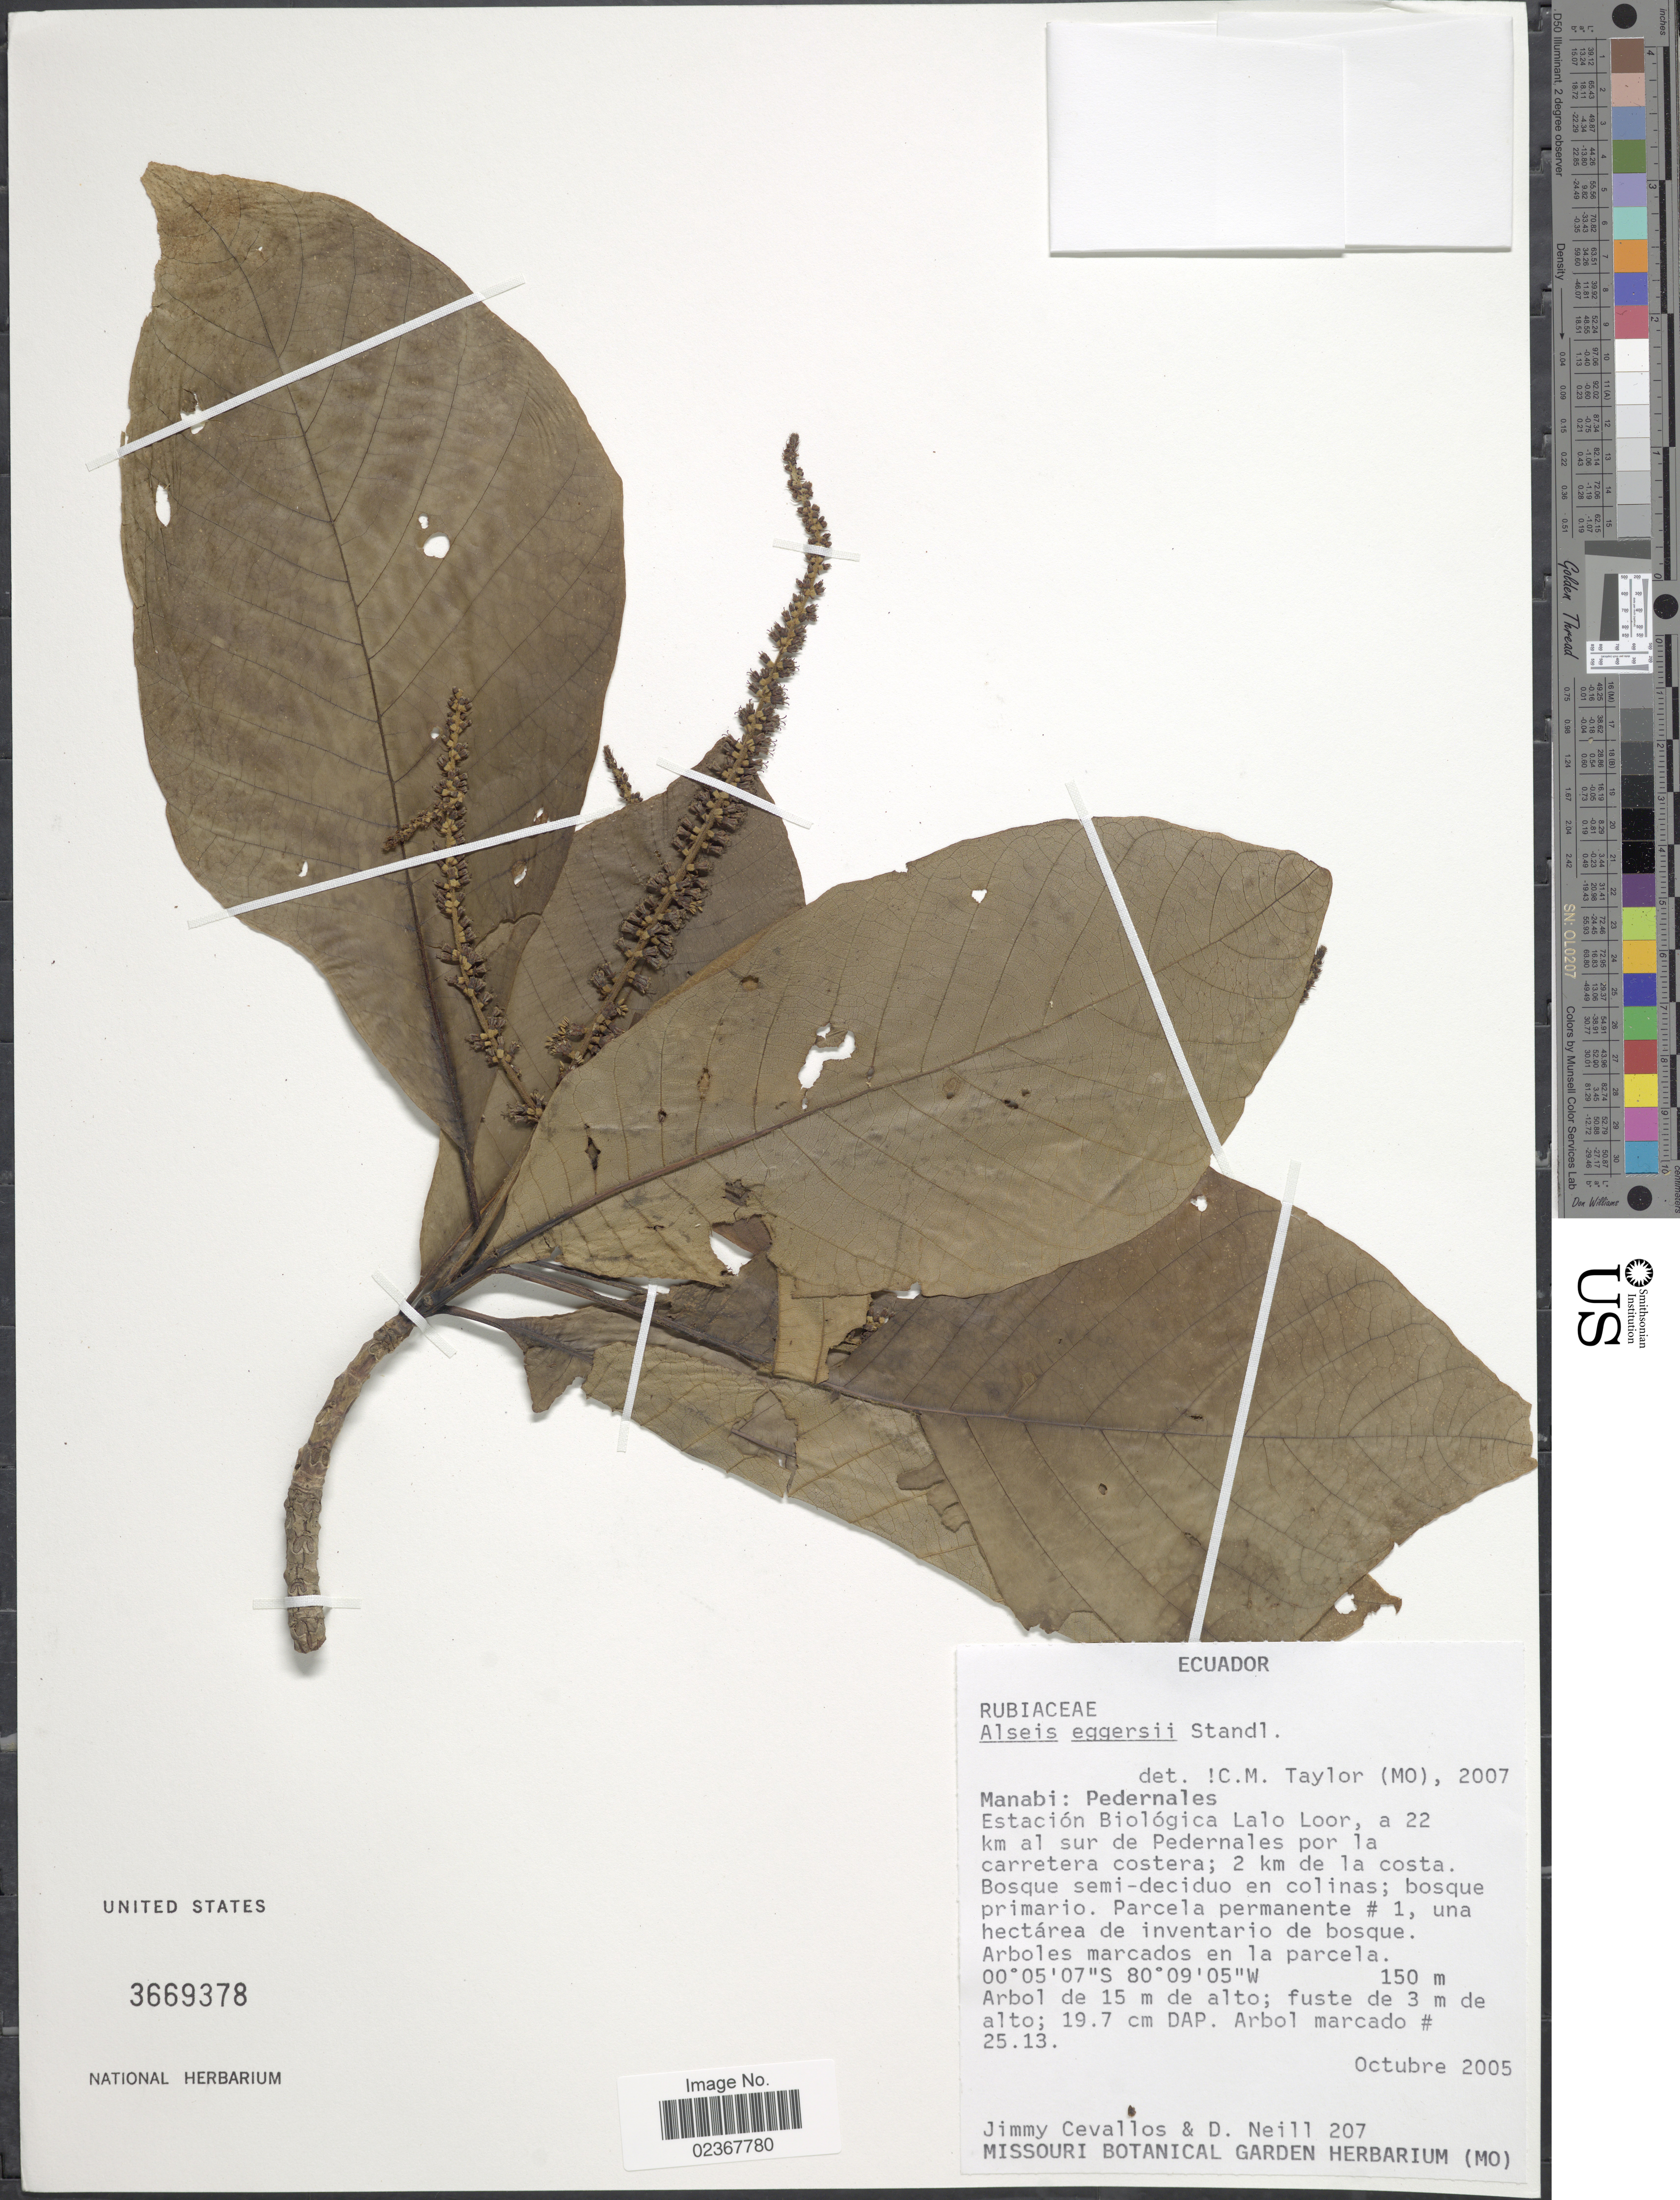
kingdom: Plantae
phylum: Tracheophyta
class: Magnoliopsida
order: Gentianales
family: Rubiaceae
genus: Alseis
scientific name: Alseis eggersii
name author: Standl.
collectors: J. Cevallos & D. Neill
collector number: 207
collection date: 2005-10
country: Ecuador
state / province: Manabí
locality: Pedernales. Estacion Biologica Lalo Loos, a 22 km al sur de Pedernales por la carretera costera; 2 km de la costa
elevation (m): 150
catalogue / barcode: US 3669378